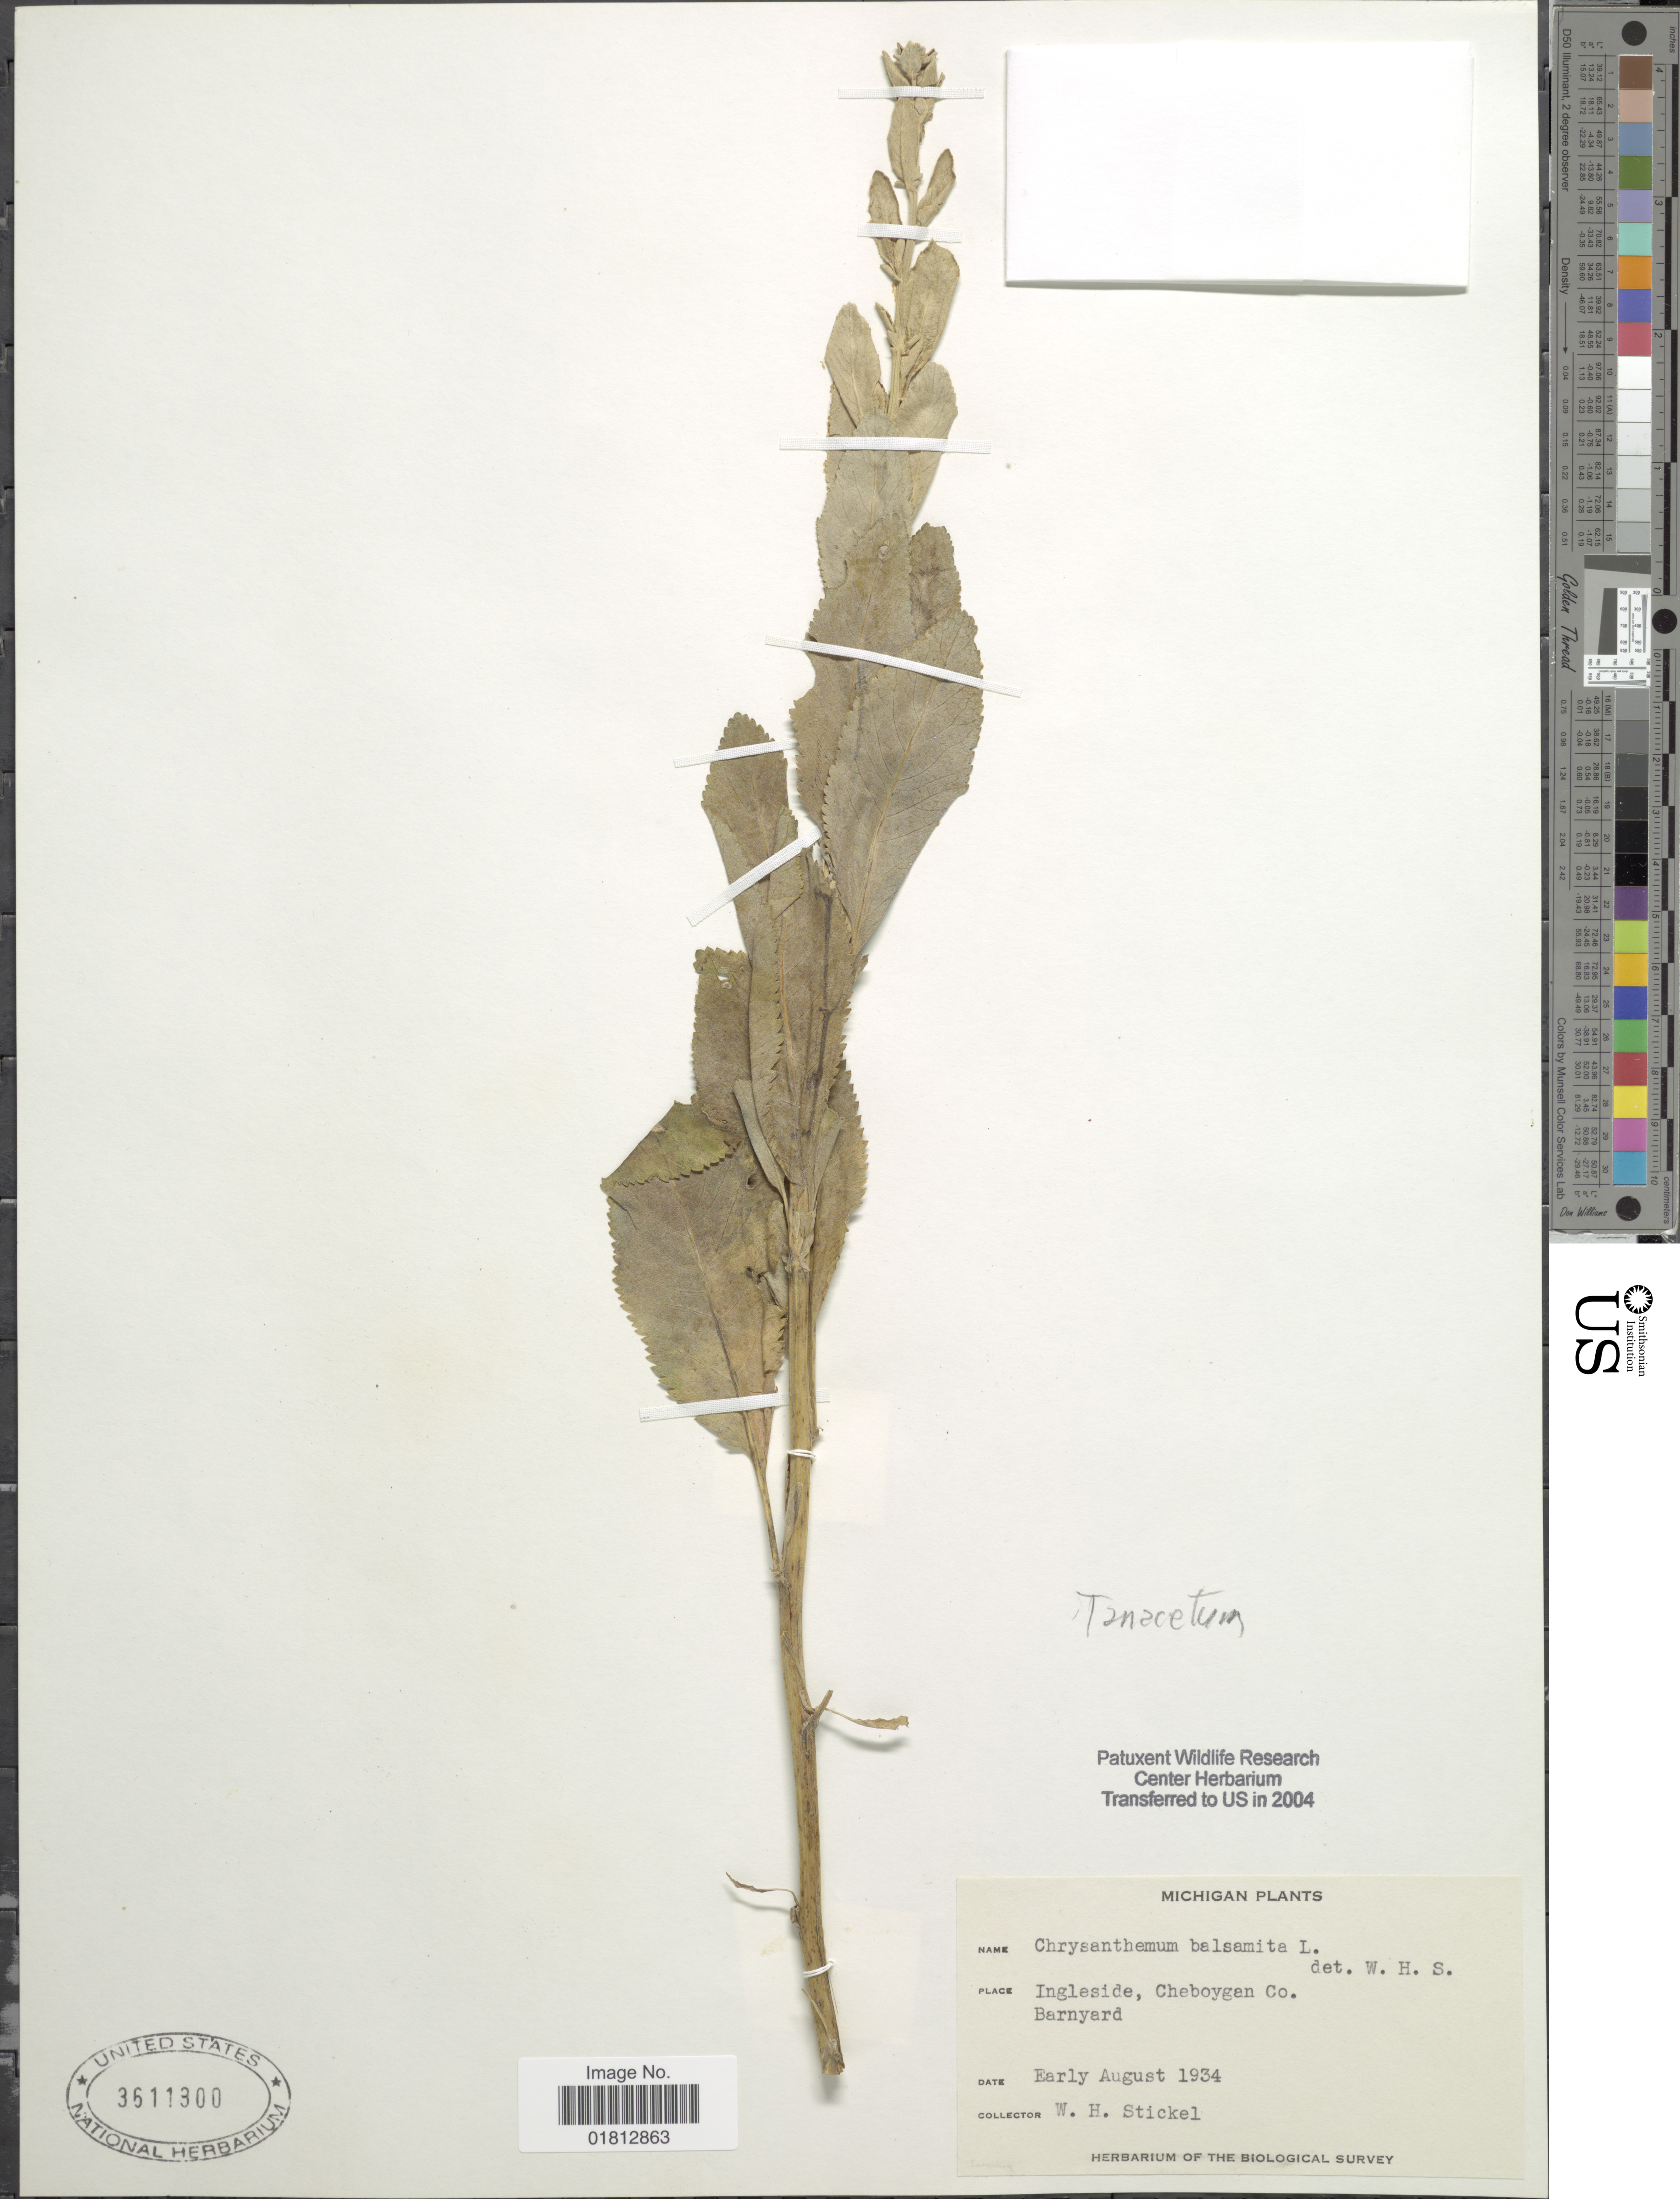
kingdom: Plantae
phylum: Tracheophyta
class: Magnoliopsida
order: Asterales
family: Asteraceae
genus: Tanacetum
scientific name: Tanacetum balsamita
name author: L.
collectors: W. Stickel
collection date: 1934-08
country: United States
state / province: Michigan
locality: Ingleside, Cheboygan Co., Barnyard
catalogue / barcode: US 3611300